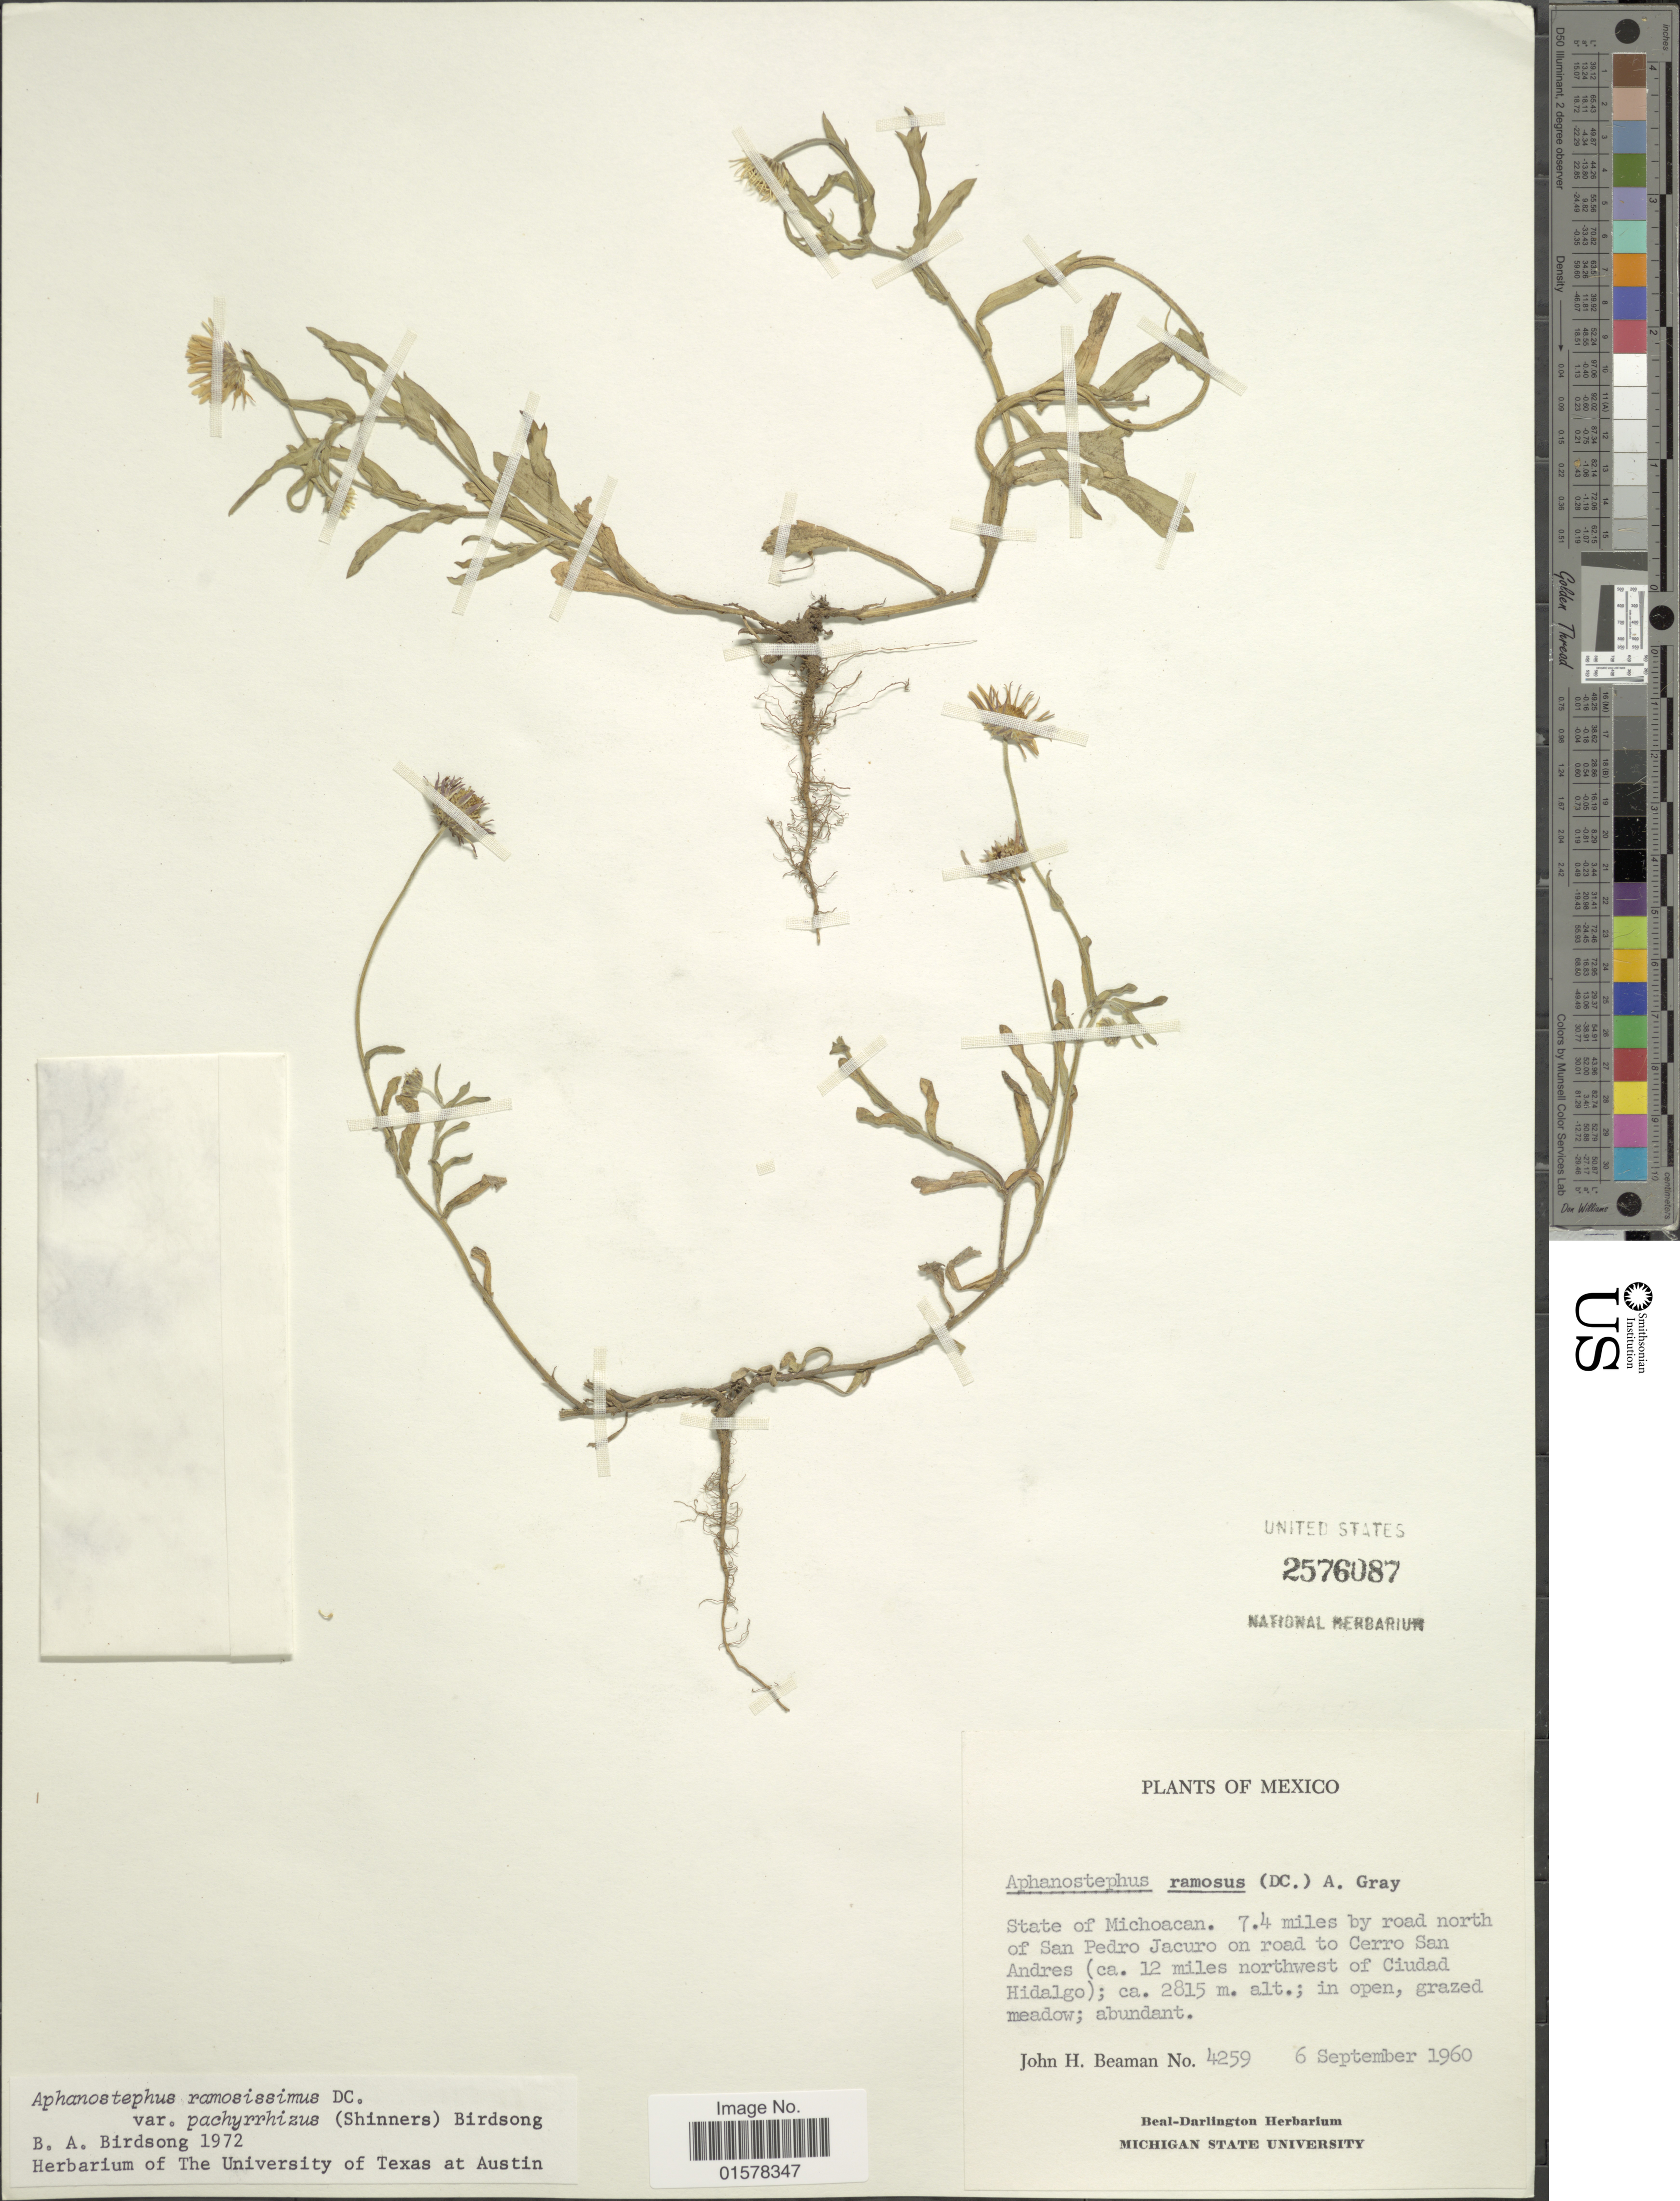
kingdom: Plantae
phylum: Tracheophyta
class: Magnoliopsida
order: Asterales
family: Asteraceae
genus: Aphanostephus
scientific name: Aphanostephus ramosissimus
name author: DC.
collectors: J. H. Beaman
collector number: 4259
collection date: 1960-09-06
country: Mexico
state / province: Michoacán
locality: Mexico. State of Michoacán; 7.4 miles by road north of San Pedro Jacuro on road to Cerro San Andres (ca. 12 miles northwest of Ciudad Hidalgo)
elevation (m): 2815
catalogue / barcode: US 2576087